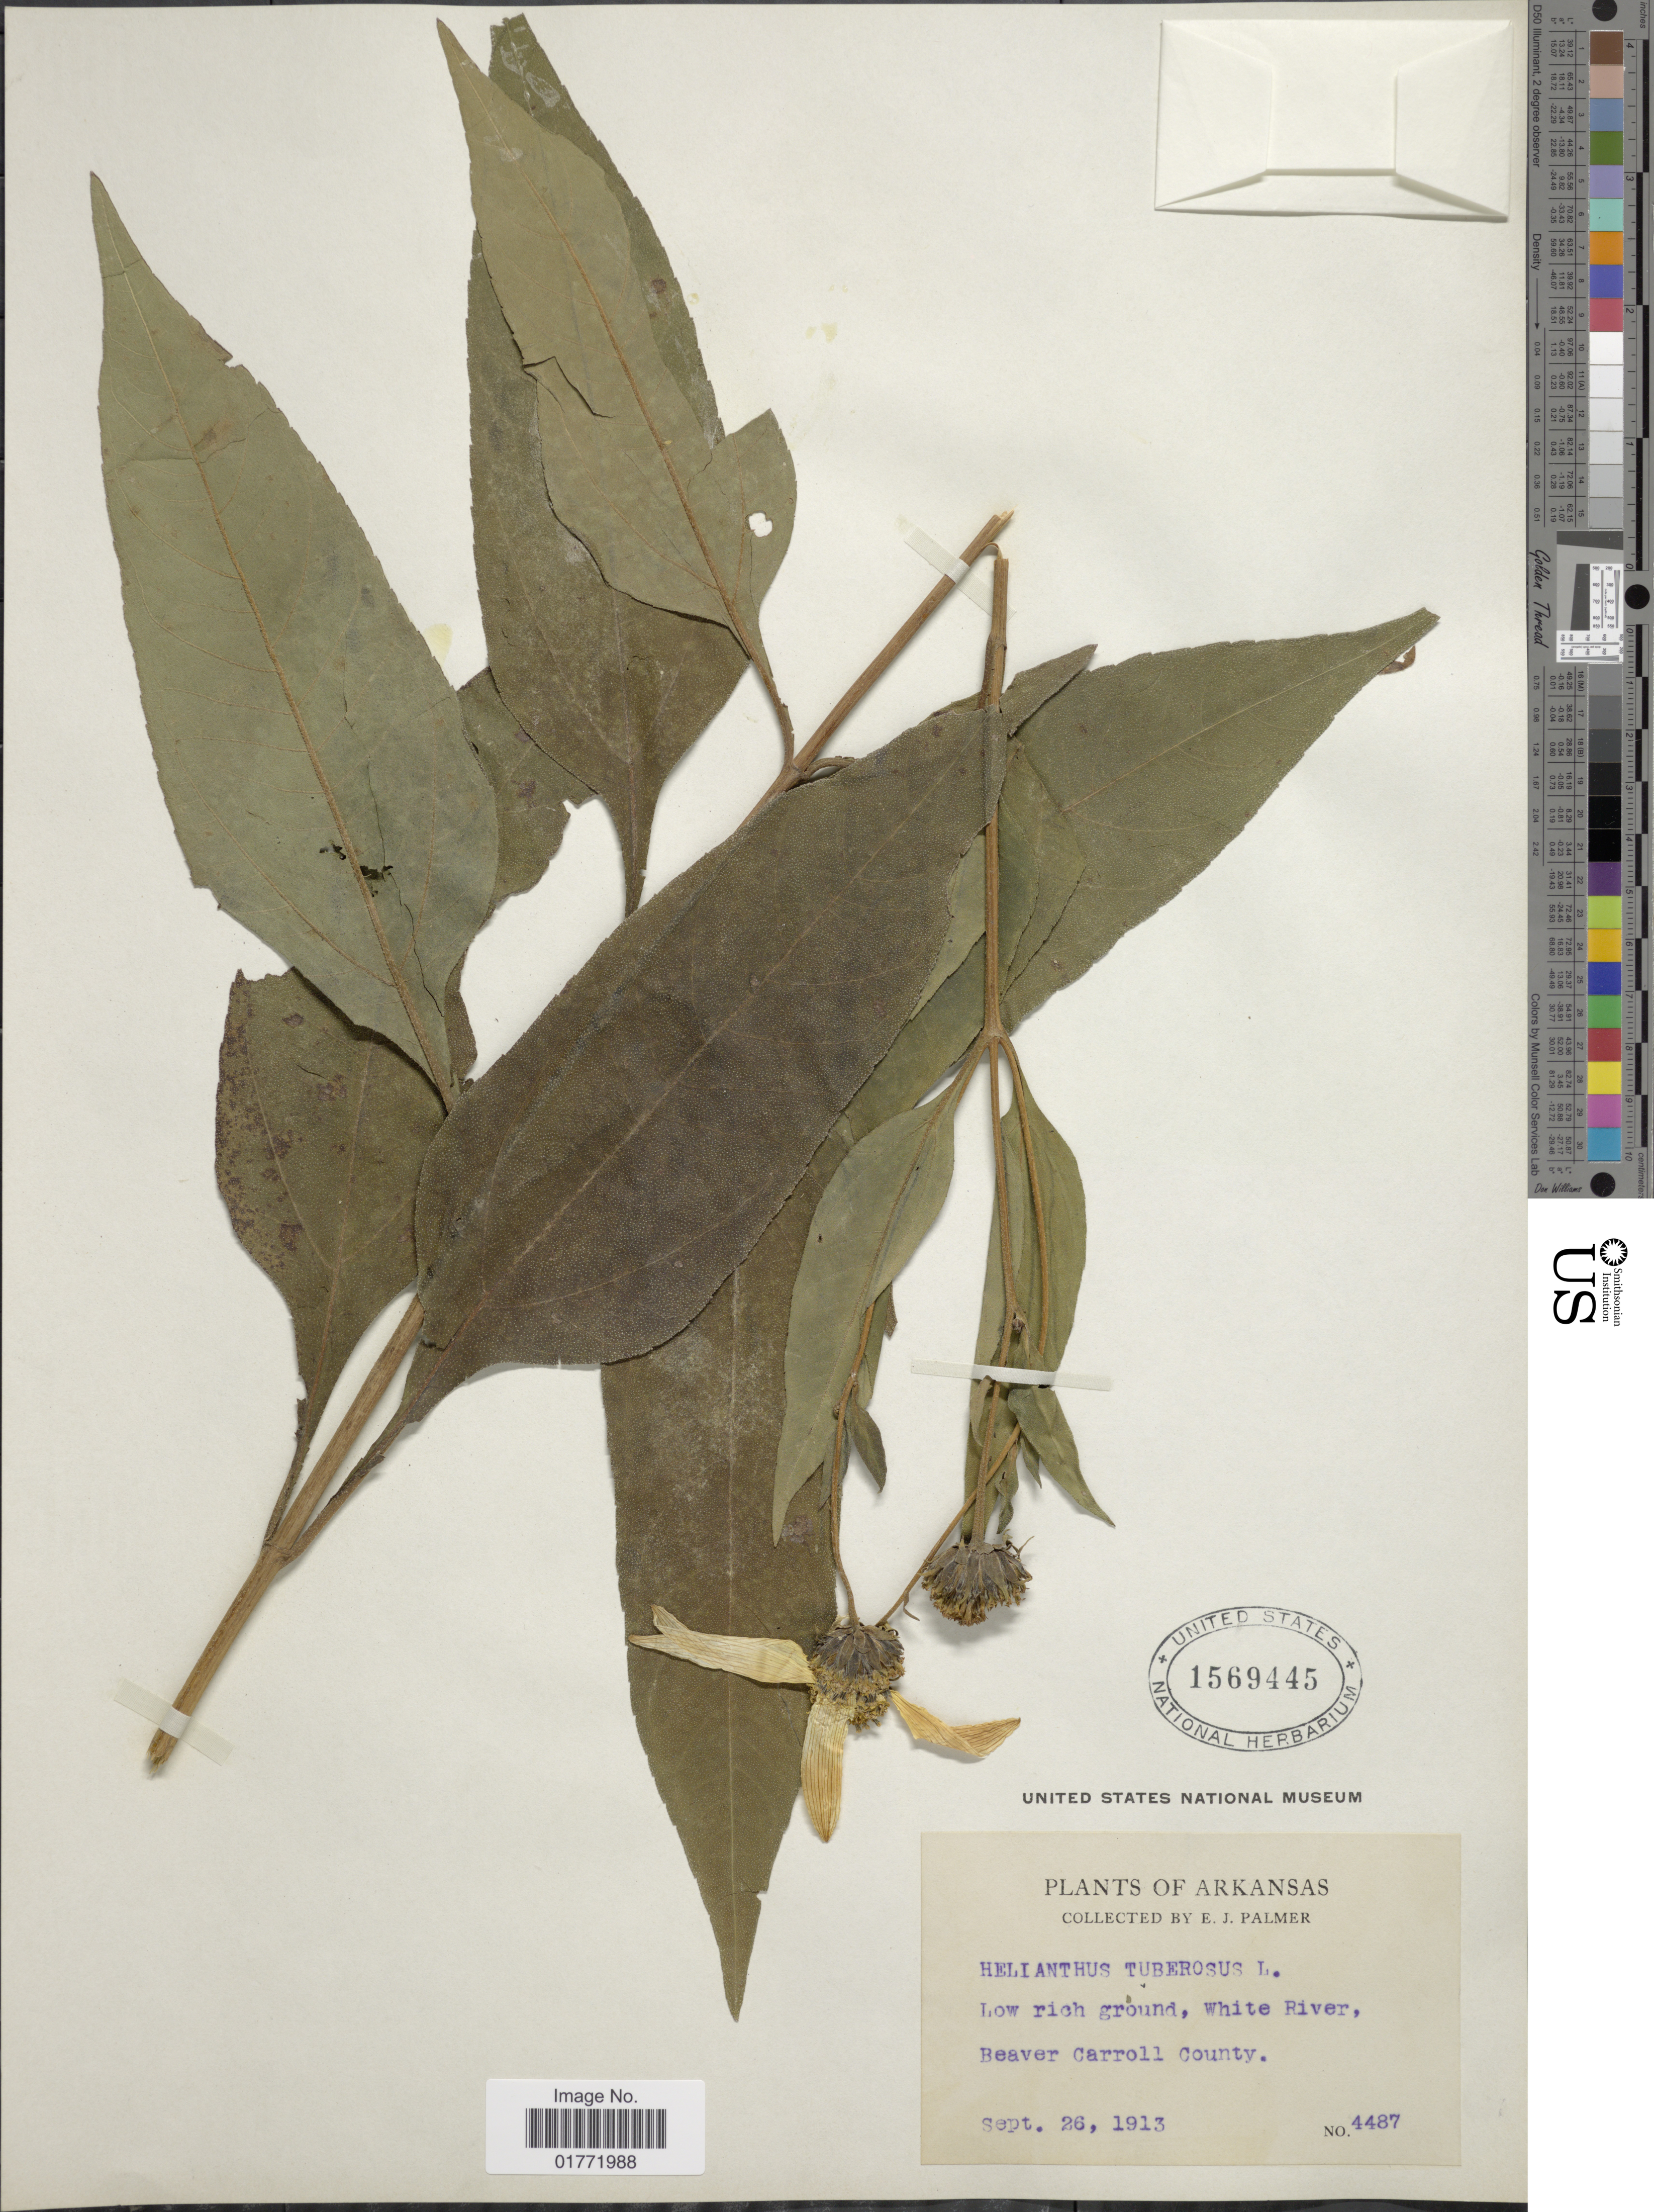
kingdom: Plantae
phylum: Tracheophyta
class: Magnoliopsida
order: Asterales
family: Asteraceae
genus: Helianthus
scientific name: Helianthus tuberosus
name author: L.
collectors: E. J. Palmer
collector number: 4487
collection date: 1913-09-26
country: United States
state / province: Arkansas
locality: Arkansas, Low rich ground, White River, Beaver Carrol County.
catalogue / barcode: US 1569445